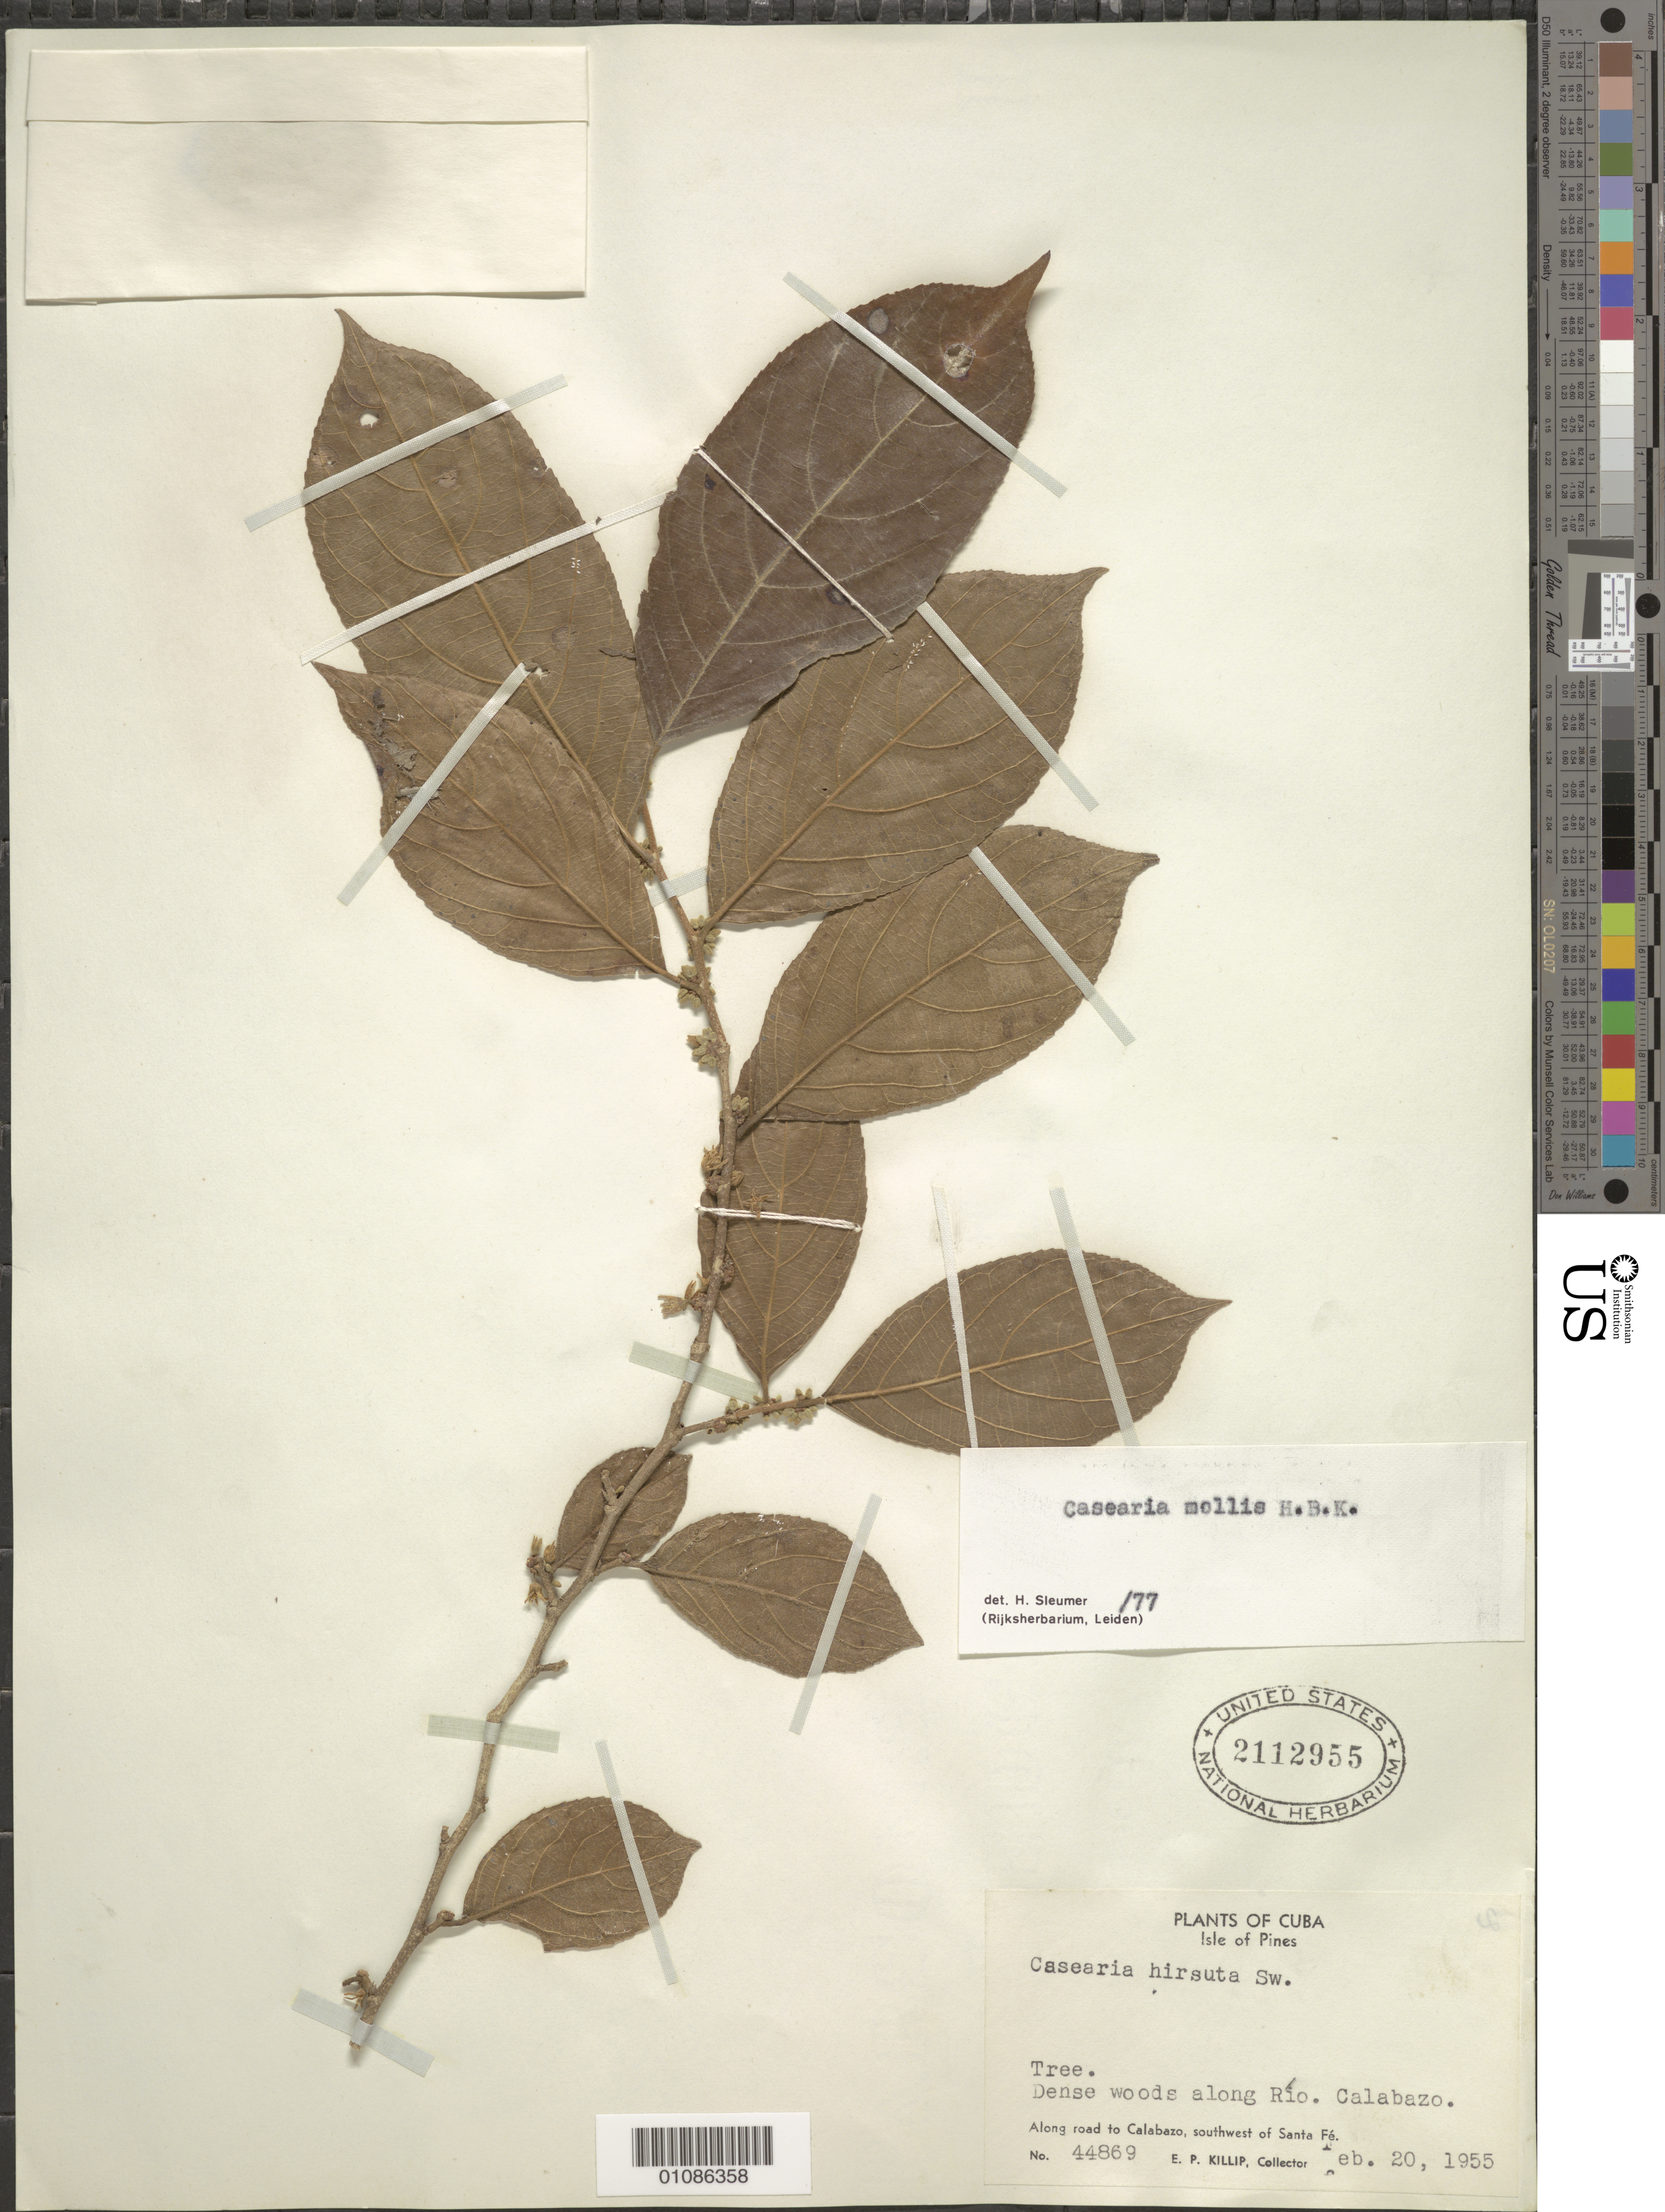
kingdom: Plantae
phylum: Tracheophyta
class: Magnoliopsida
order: Malpighiales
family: Salicaceae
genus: Casearia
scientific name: Casearia mollis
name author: Kunth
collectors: E. P. Killip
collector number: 44869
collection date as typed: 20 Feb 1955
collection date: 1955-02-20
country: Cuba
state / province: Isla de La Juventud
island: Isla de la Juventud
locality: Isle of Pines, Along road to Calabazo, SW of Santa Fe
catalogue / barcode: US 2112955